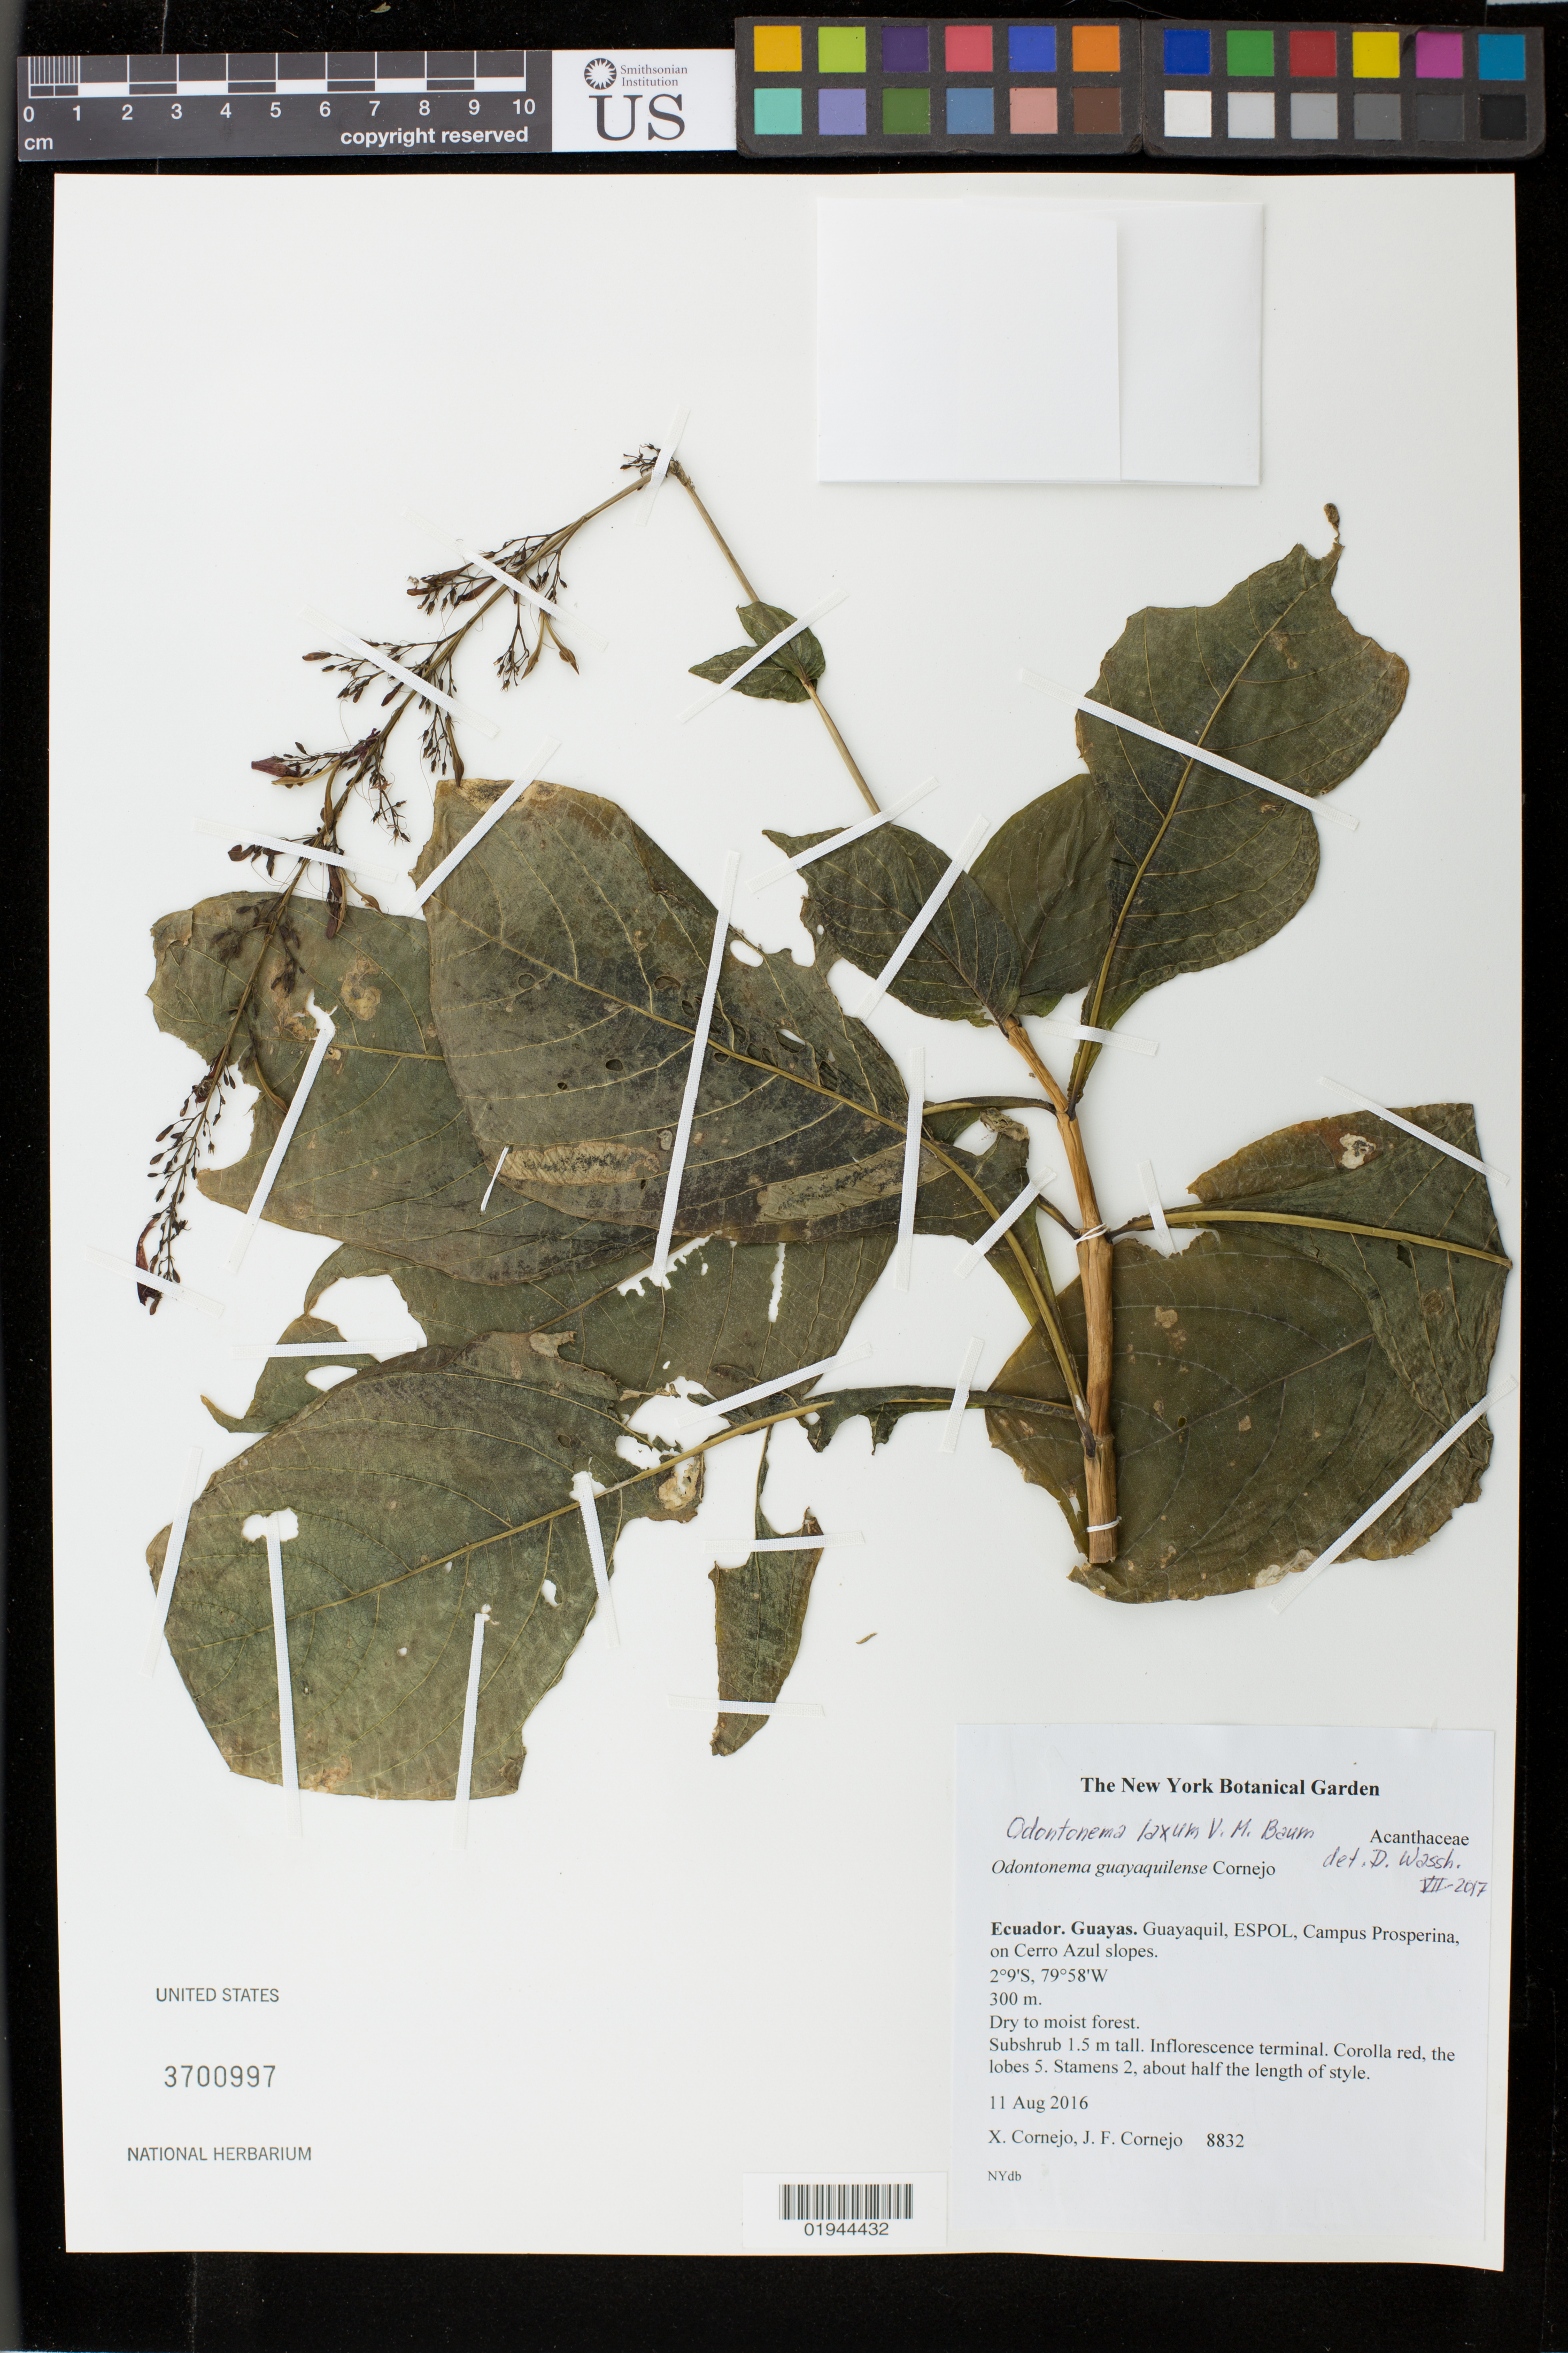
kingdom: Plantae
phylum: Tracheophyta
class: Magnoliopsida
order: Lamiales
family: Acanthaceae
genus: Odontonema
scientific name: Odontonema laxum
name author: Baum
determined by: Wasshausen, Dieter C., (BOT), Smithsonian Institution - National Museum of Natural History (UNITED STATES)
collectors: X. F. Cornejo & J. Cornejo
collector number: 8832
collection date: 2016-08-11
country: Ecuador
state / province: Guayas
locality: Guayaquil, ESPOL, Campus Prosperina, on Cerro Azul slopes.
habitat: Dry to moist forest.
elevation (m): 300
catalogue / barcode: US 3700997